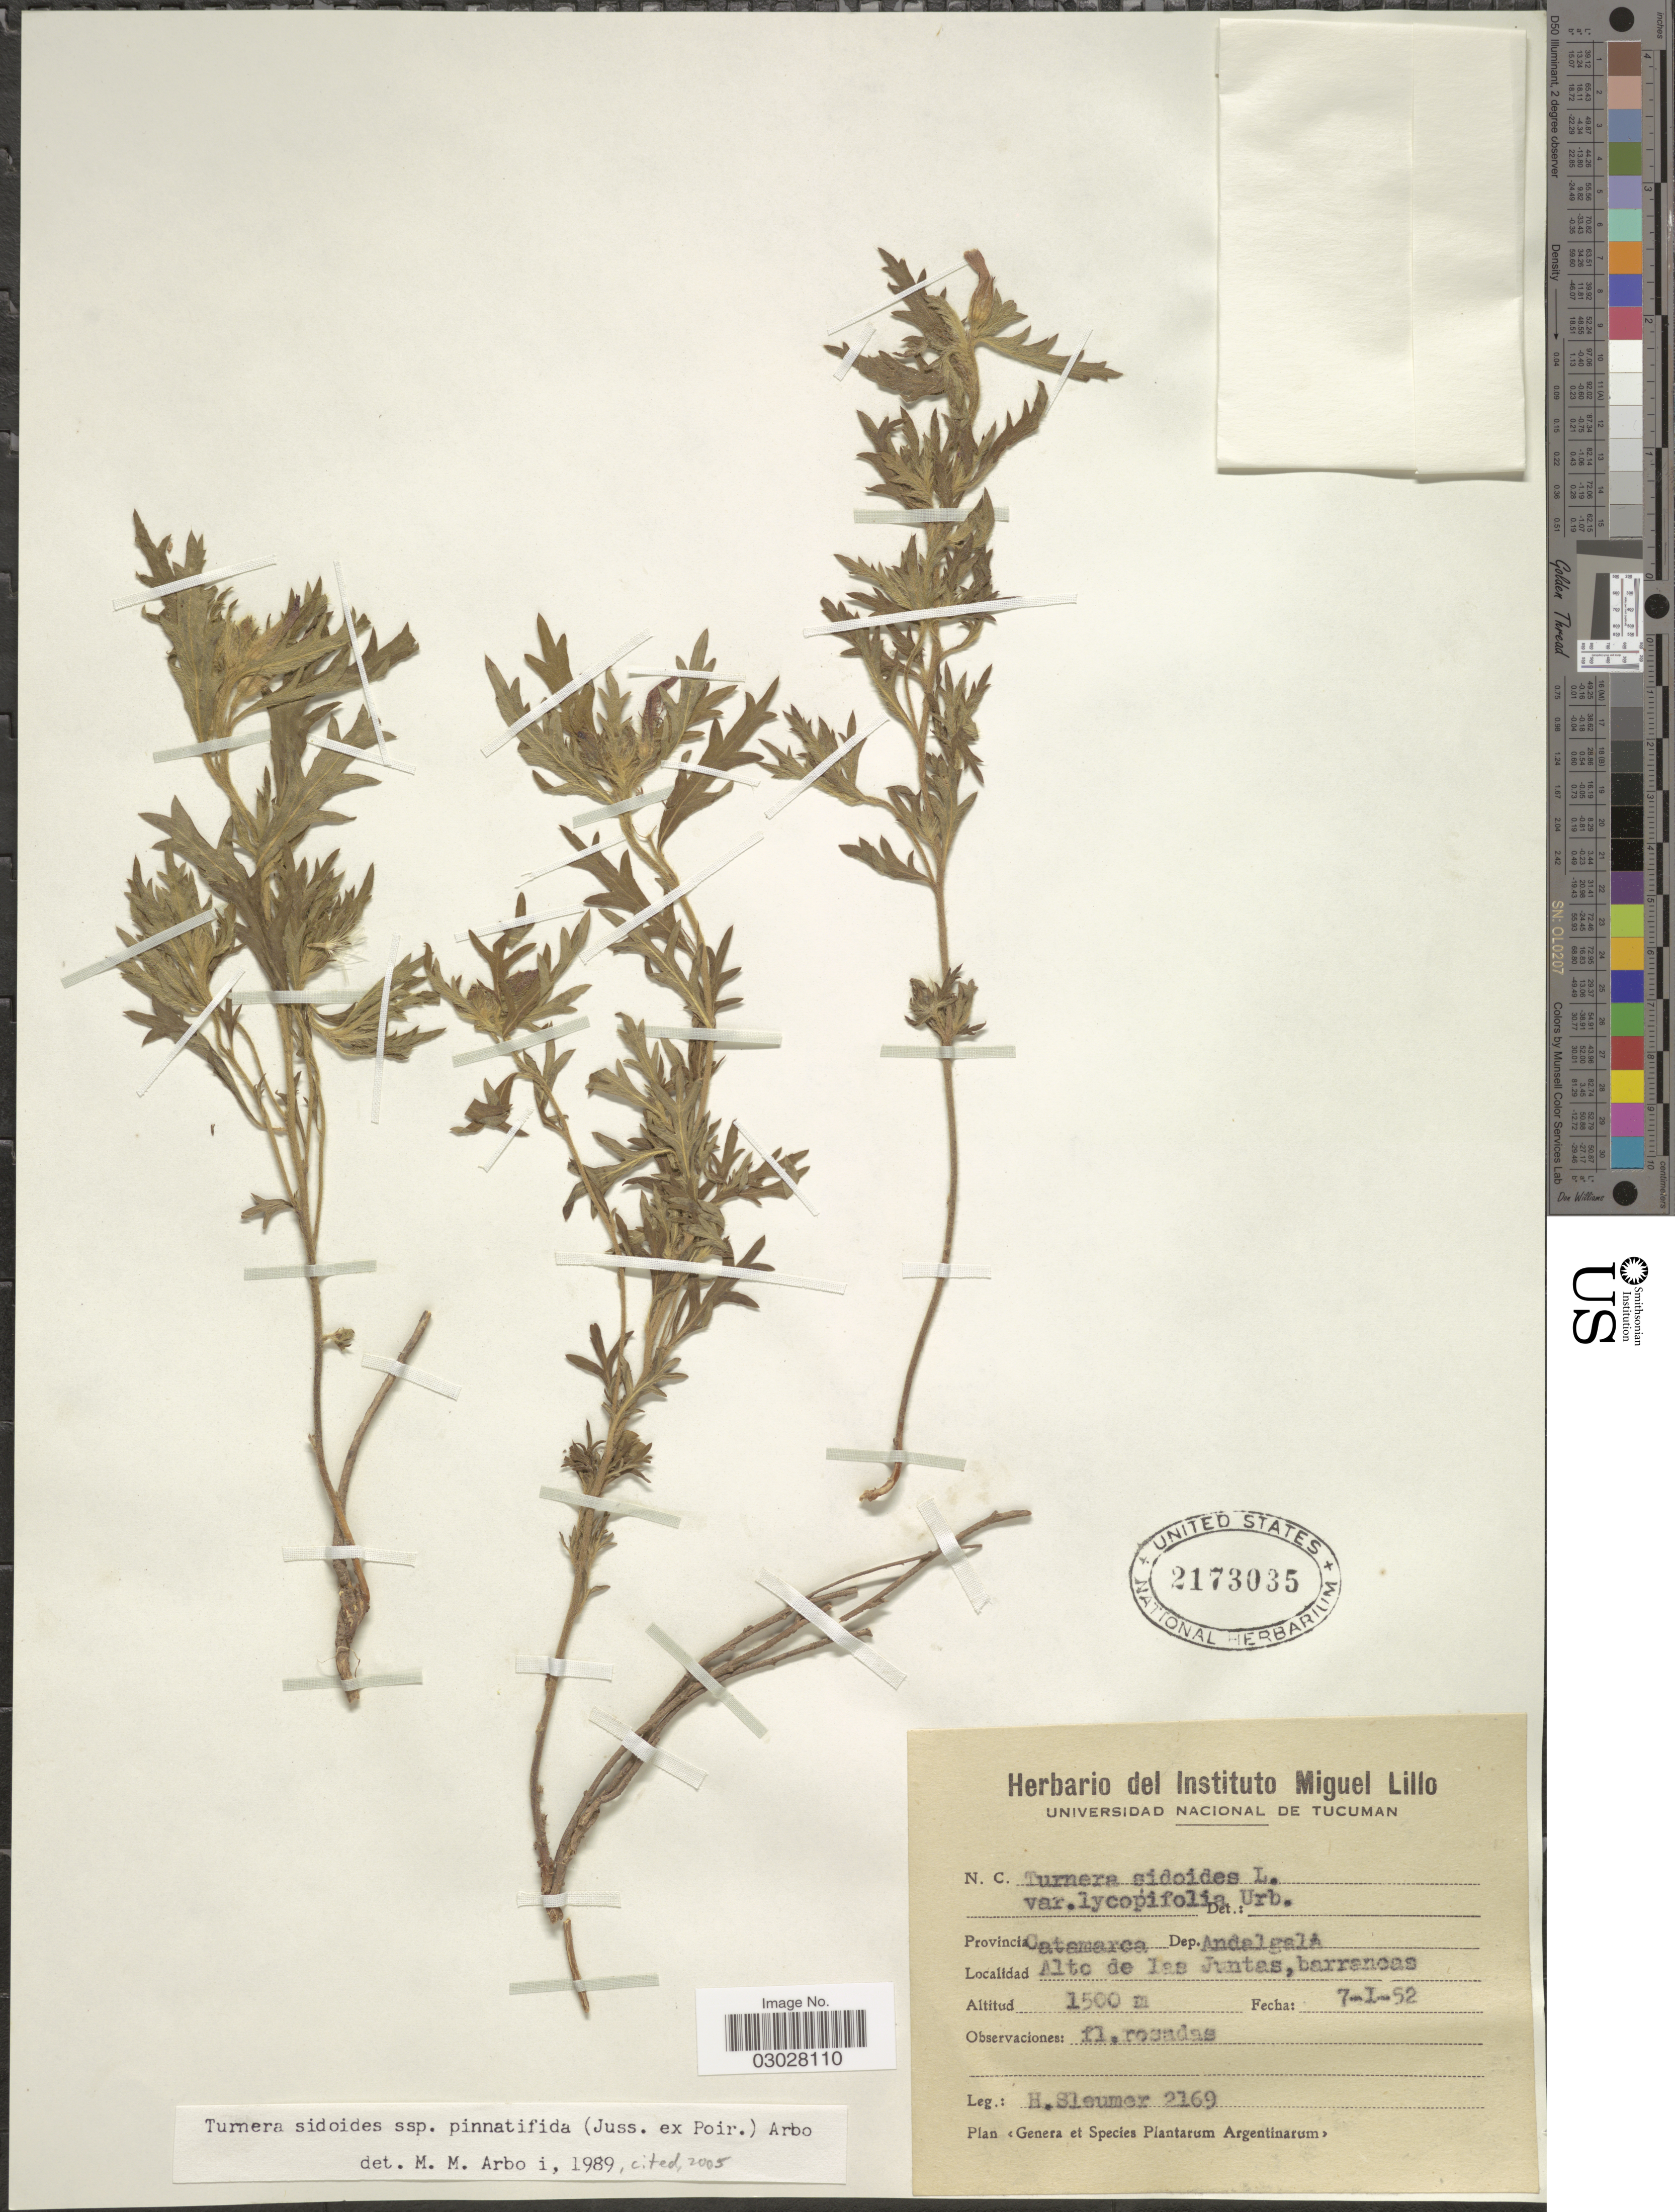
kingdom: Plantae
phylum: Tracheophyta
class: Magnoliopsida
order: Malpighiales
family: Turneraceae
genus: Turnera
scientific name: Turnera sidoides subsp. pinnatifida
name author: (Juss. ex Poir.) Arbo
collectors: H. O. Sleumer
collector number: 2169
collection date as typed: Transcribed d/m/y: 7/1/52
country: Argentina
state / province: Catamarca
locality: Provincia Catamarca. Dep. Andalgala. Alto de las Juntas, barrancas.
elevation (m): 1500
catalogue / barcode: US 2173035